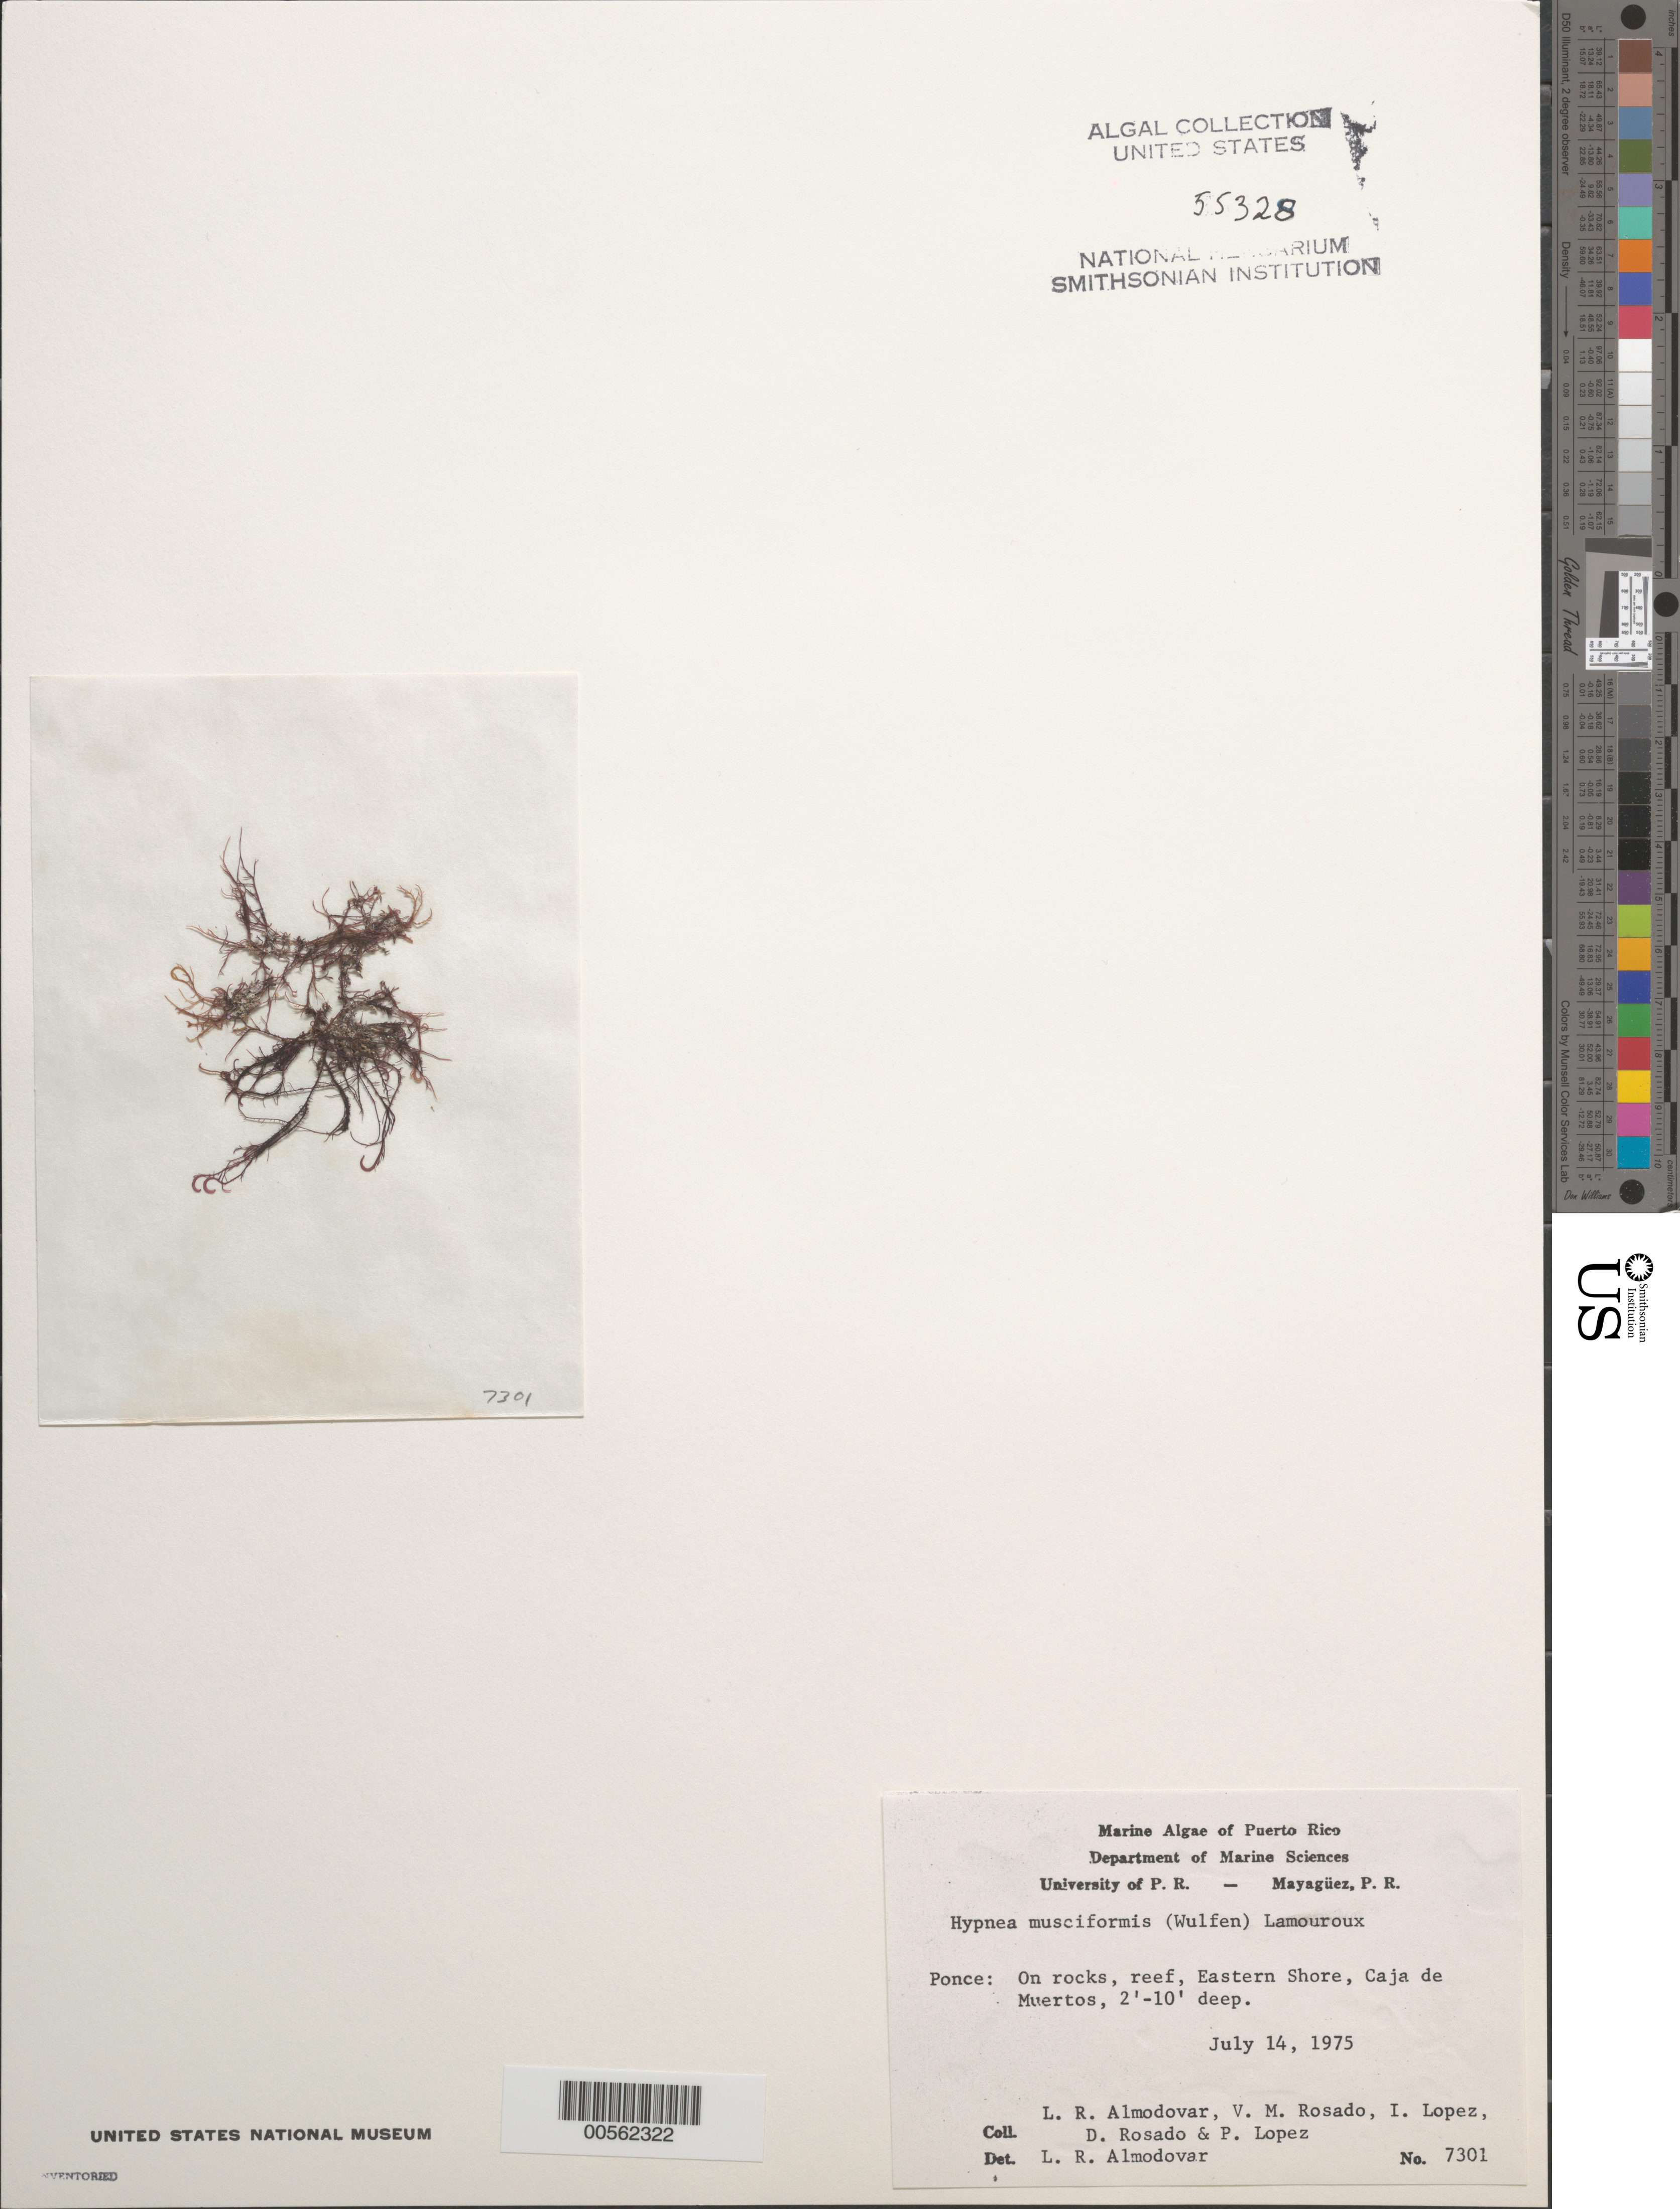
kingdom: Plantae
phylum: Rhodophyta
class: Florideophyceae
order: Gigartinales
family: Cystocloniaceae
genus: Hypnea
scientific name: Hypnea musciformis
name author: (Wulfen) J.V.Lamouroux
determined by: Almodovar, L. R.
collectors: L. Almodovar, V. Rosado, I. Lopéz, D. Rosado & P. Lopez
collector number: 7301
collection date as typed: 14 Jul 1975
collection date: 1975-07-14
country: Puerto Rico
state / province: Ponce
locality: Caja de muertos, eastern shore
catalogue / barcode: US 55328